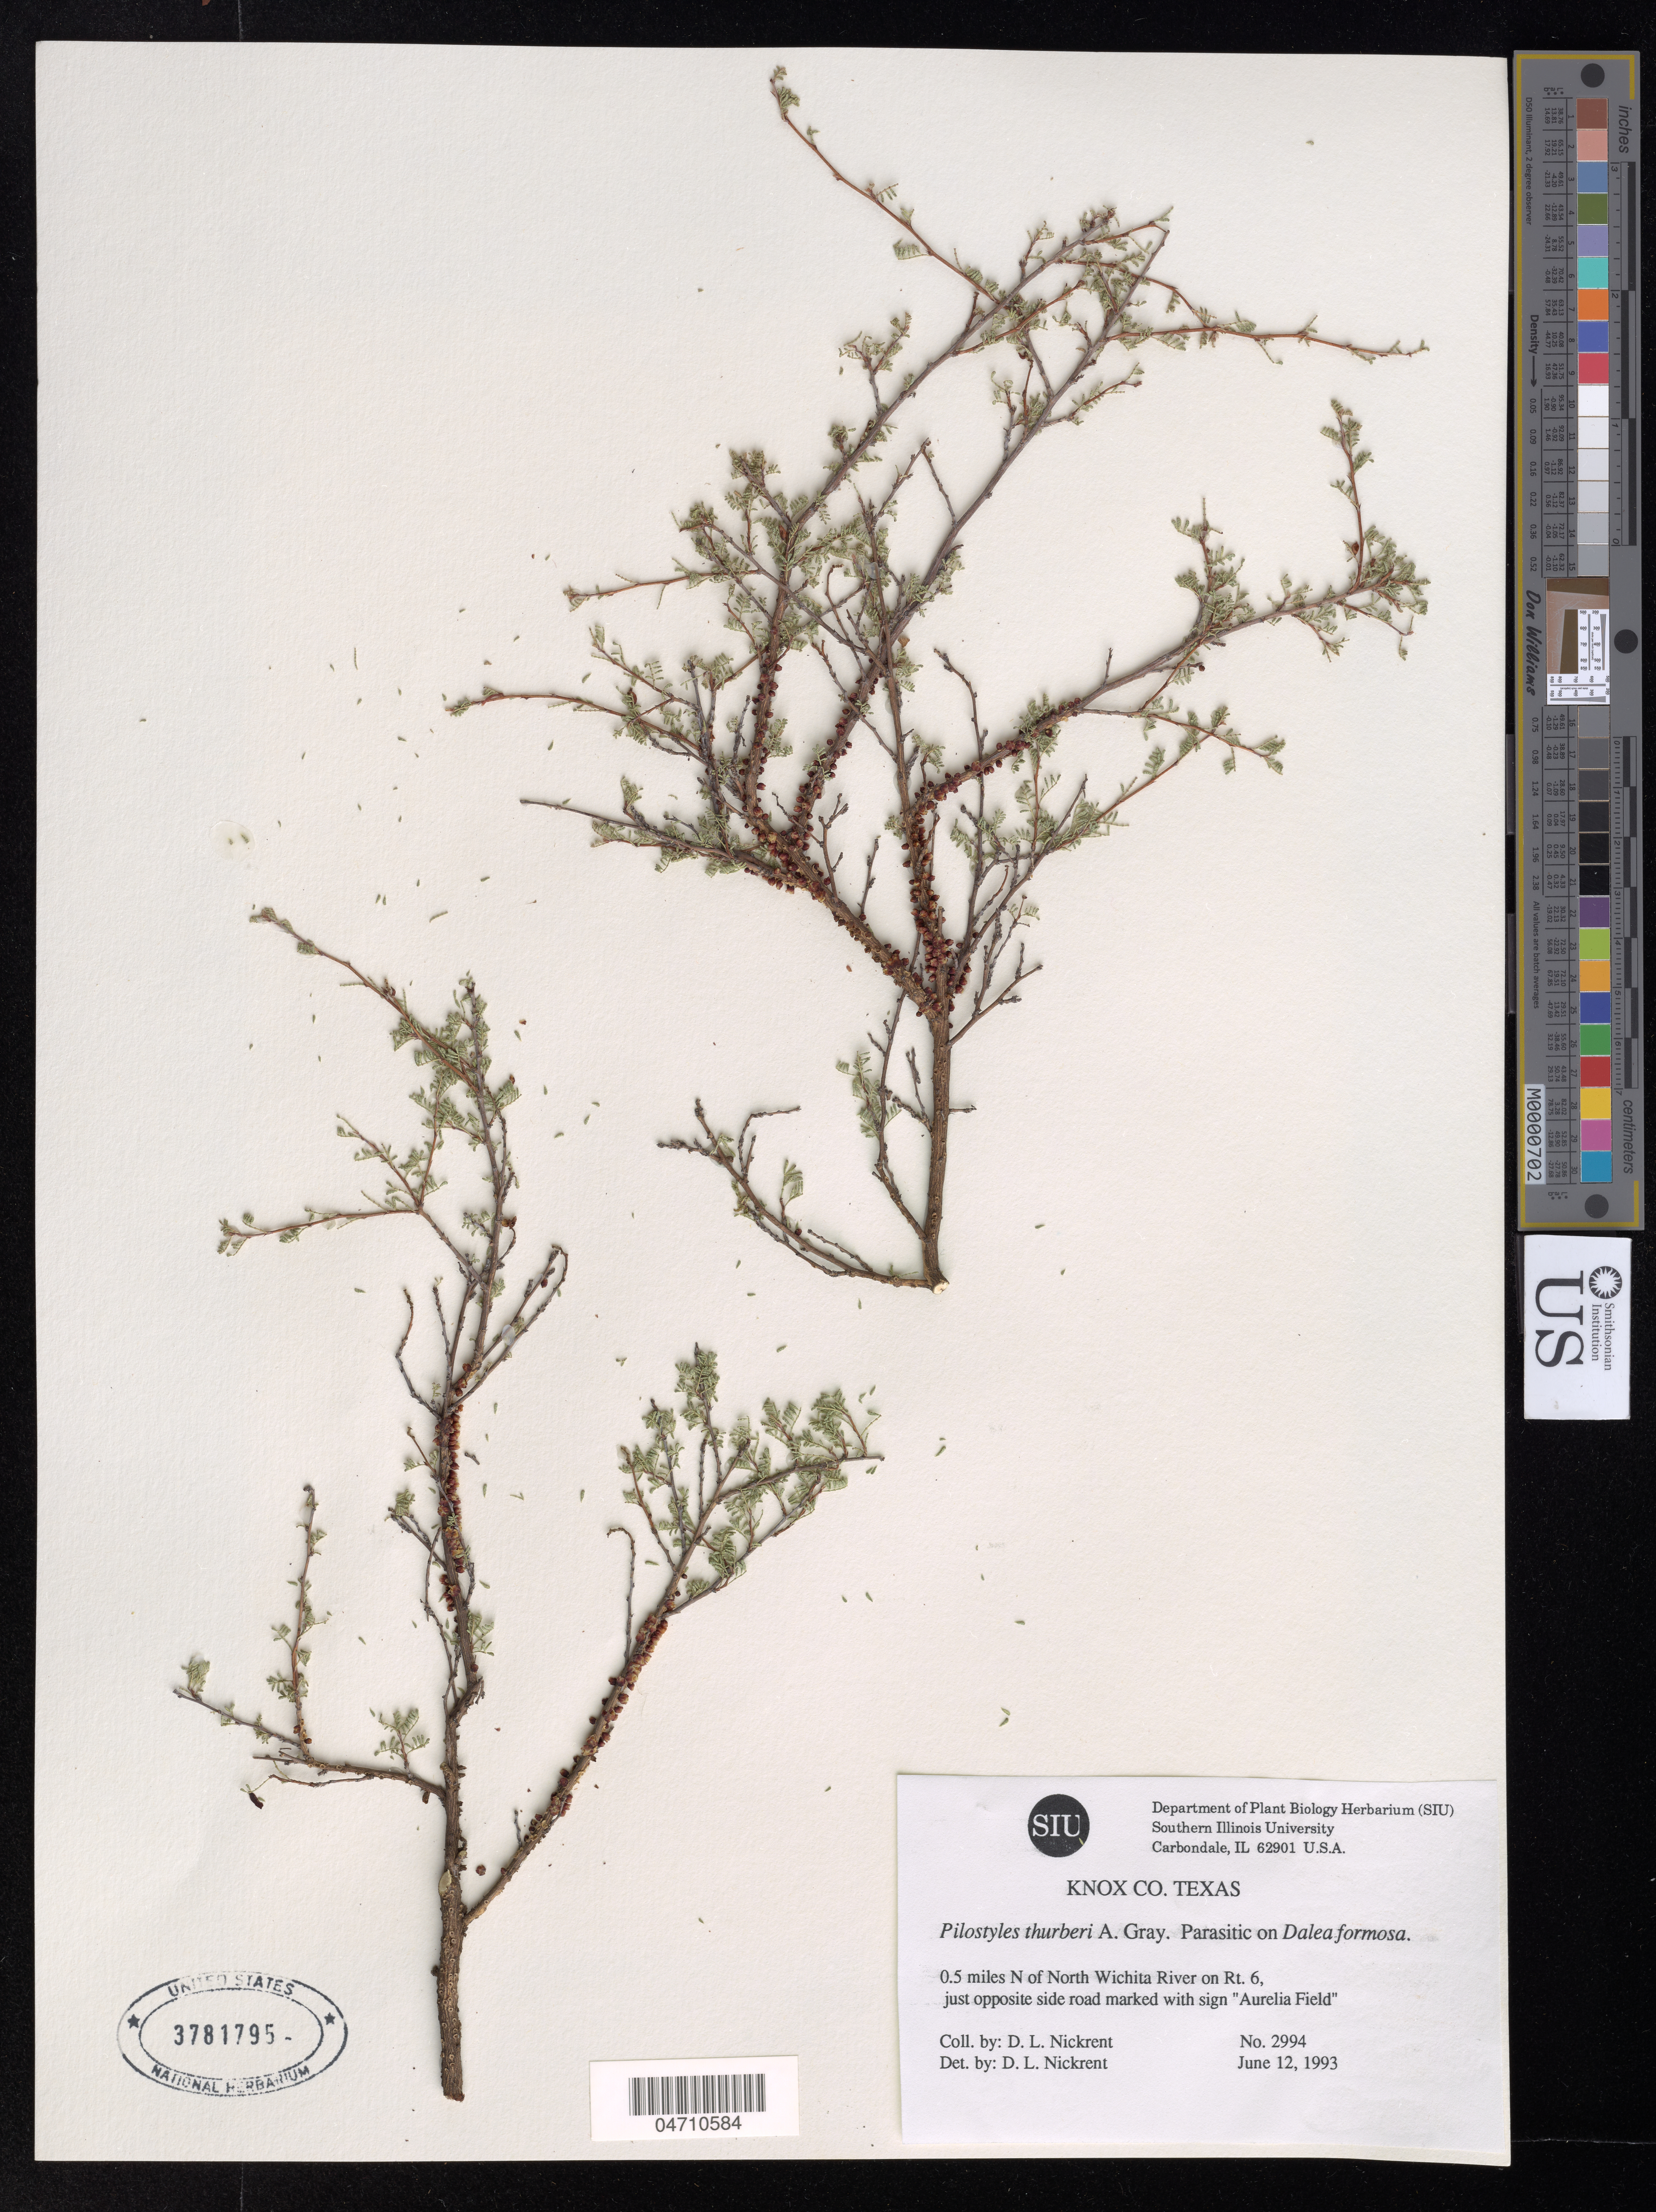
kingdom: Plantae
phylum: Tracheophyta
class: Magnoliopsida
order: Cucurbitales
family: Apodanthaceae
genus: Pilostyles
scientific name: Pilostyles thurberi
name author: A. Gray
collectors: D. Nickrent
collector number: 2994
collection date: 1993-06-12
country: United States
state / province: Texas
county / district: Knox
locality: Knox Co. 0.5 miles N of North Wichita River on Rt. 6 just opposite side road marked with sign "Aurelia Field".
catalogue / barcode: US 3781795